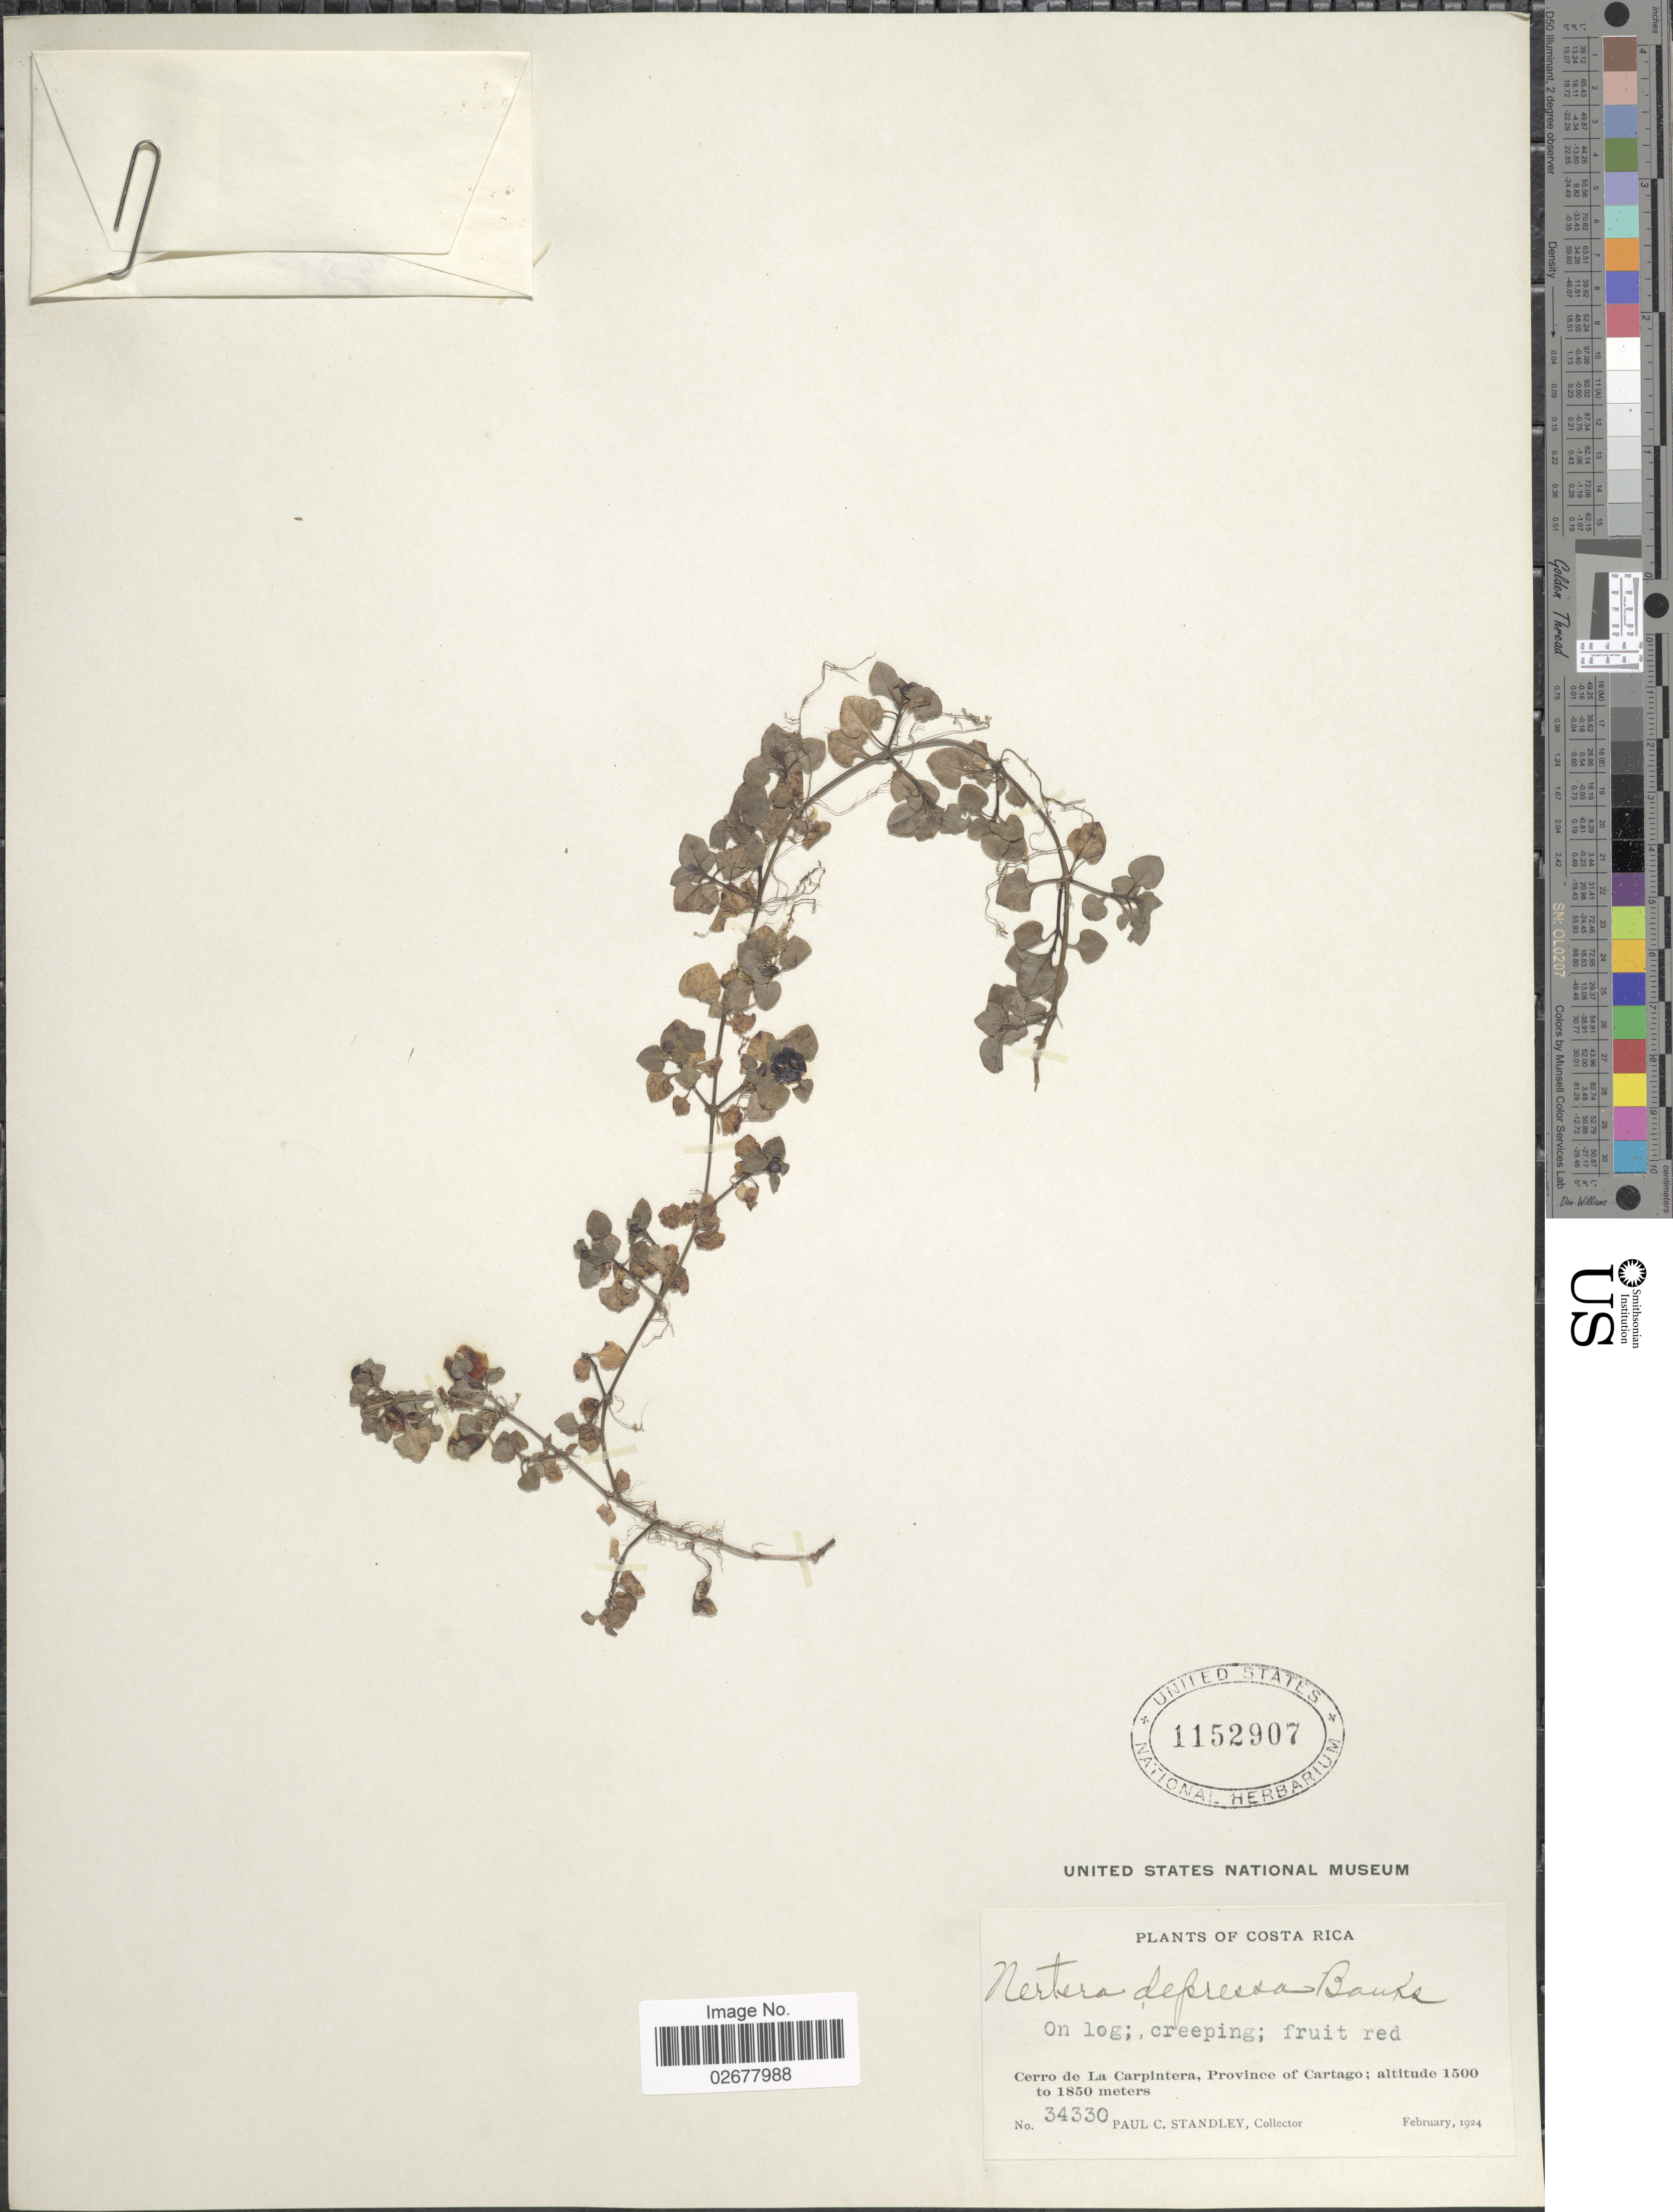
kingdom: Plantae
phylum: Tracheophyta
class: Magnoliopsida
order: Gentianales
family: Rubiaceae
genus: Nertera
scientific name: Nertera depressa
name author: Banks & Sol. ex Gaertn.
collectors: P. C. Standley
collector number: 34330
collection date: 1924-02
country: Costa Rica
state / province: Cartago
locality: On log; Cerro de La Carpintera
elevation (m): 1500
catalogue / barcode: US 1152907